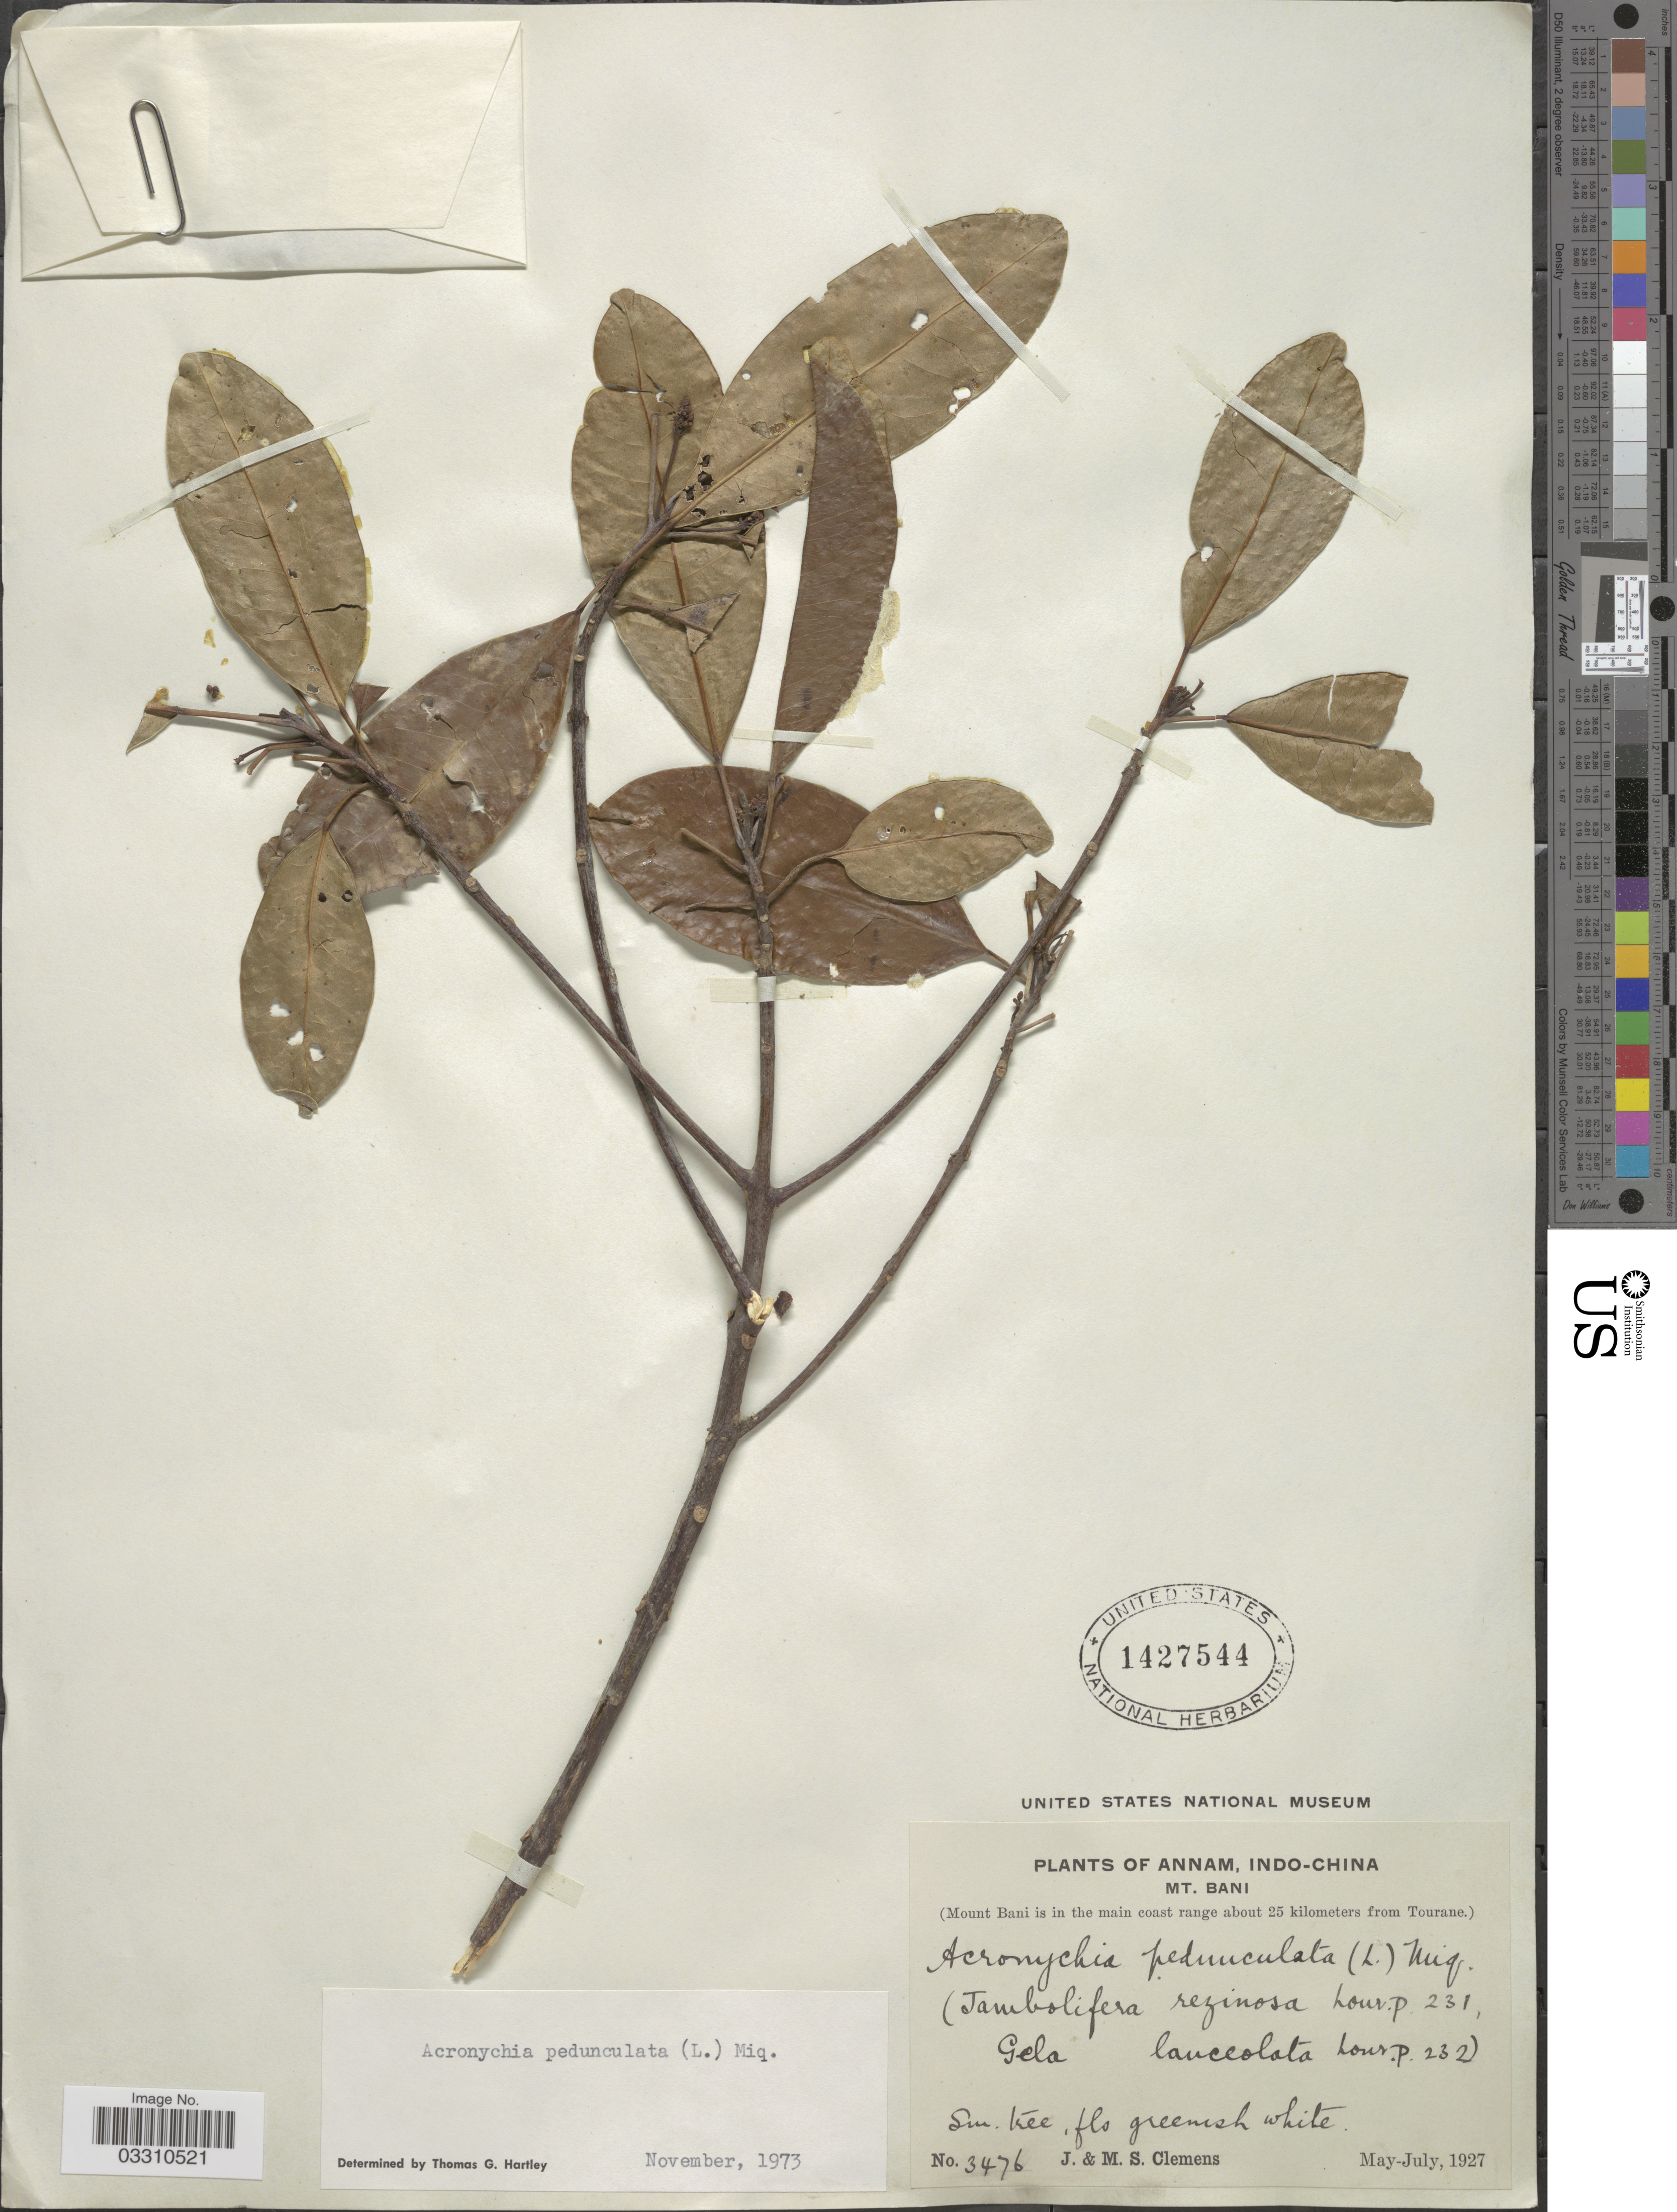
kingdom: Plantae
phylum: Tracheophyta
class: Magnoliopsida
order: Sapindales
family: Rutaceae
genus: Acronychia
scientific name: Acronychia pedunculata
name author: (L.) Miq.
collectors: J. Clemens & M. S. Clemens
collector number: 3476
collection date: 1927-05/1927-07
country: Vietnam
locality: Annam, Indo-China, Mt. Bani (Mount Bani is in the main coast range about 25 kilometers from Tourane).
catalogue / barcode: US 1427544